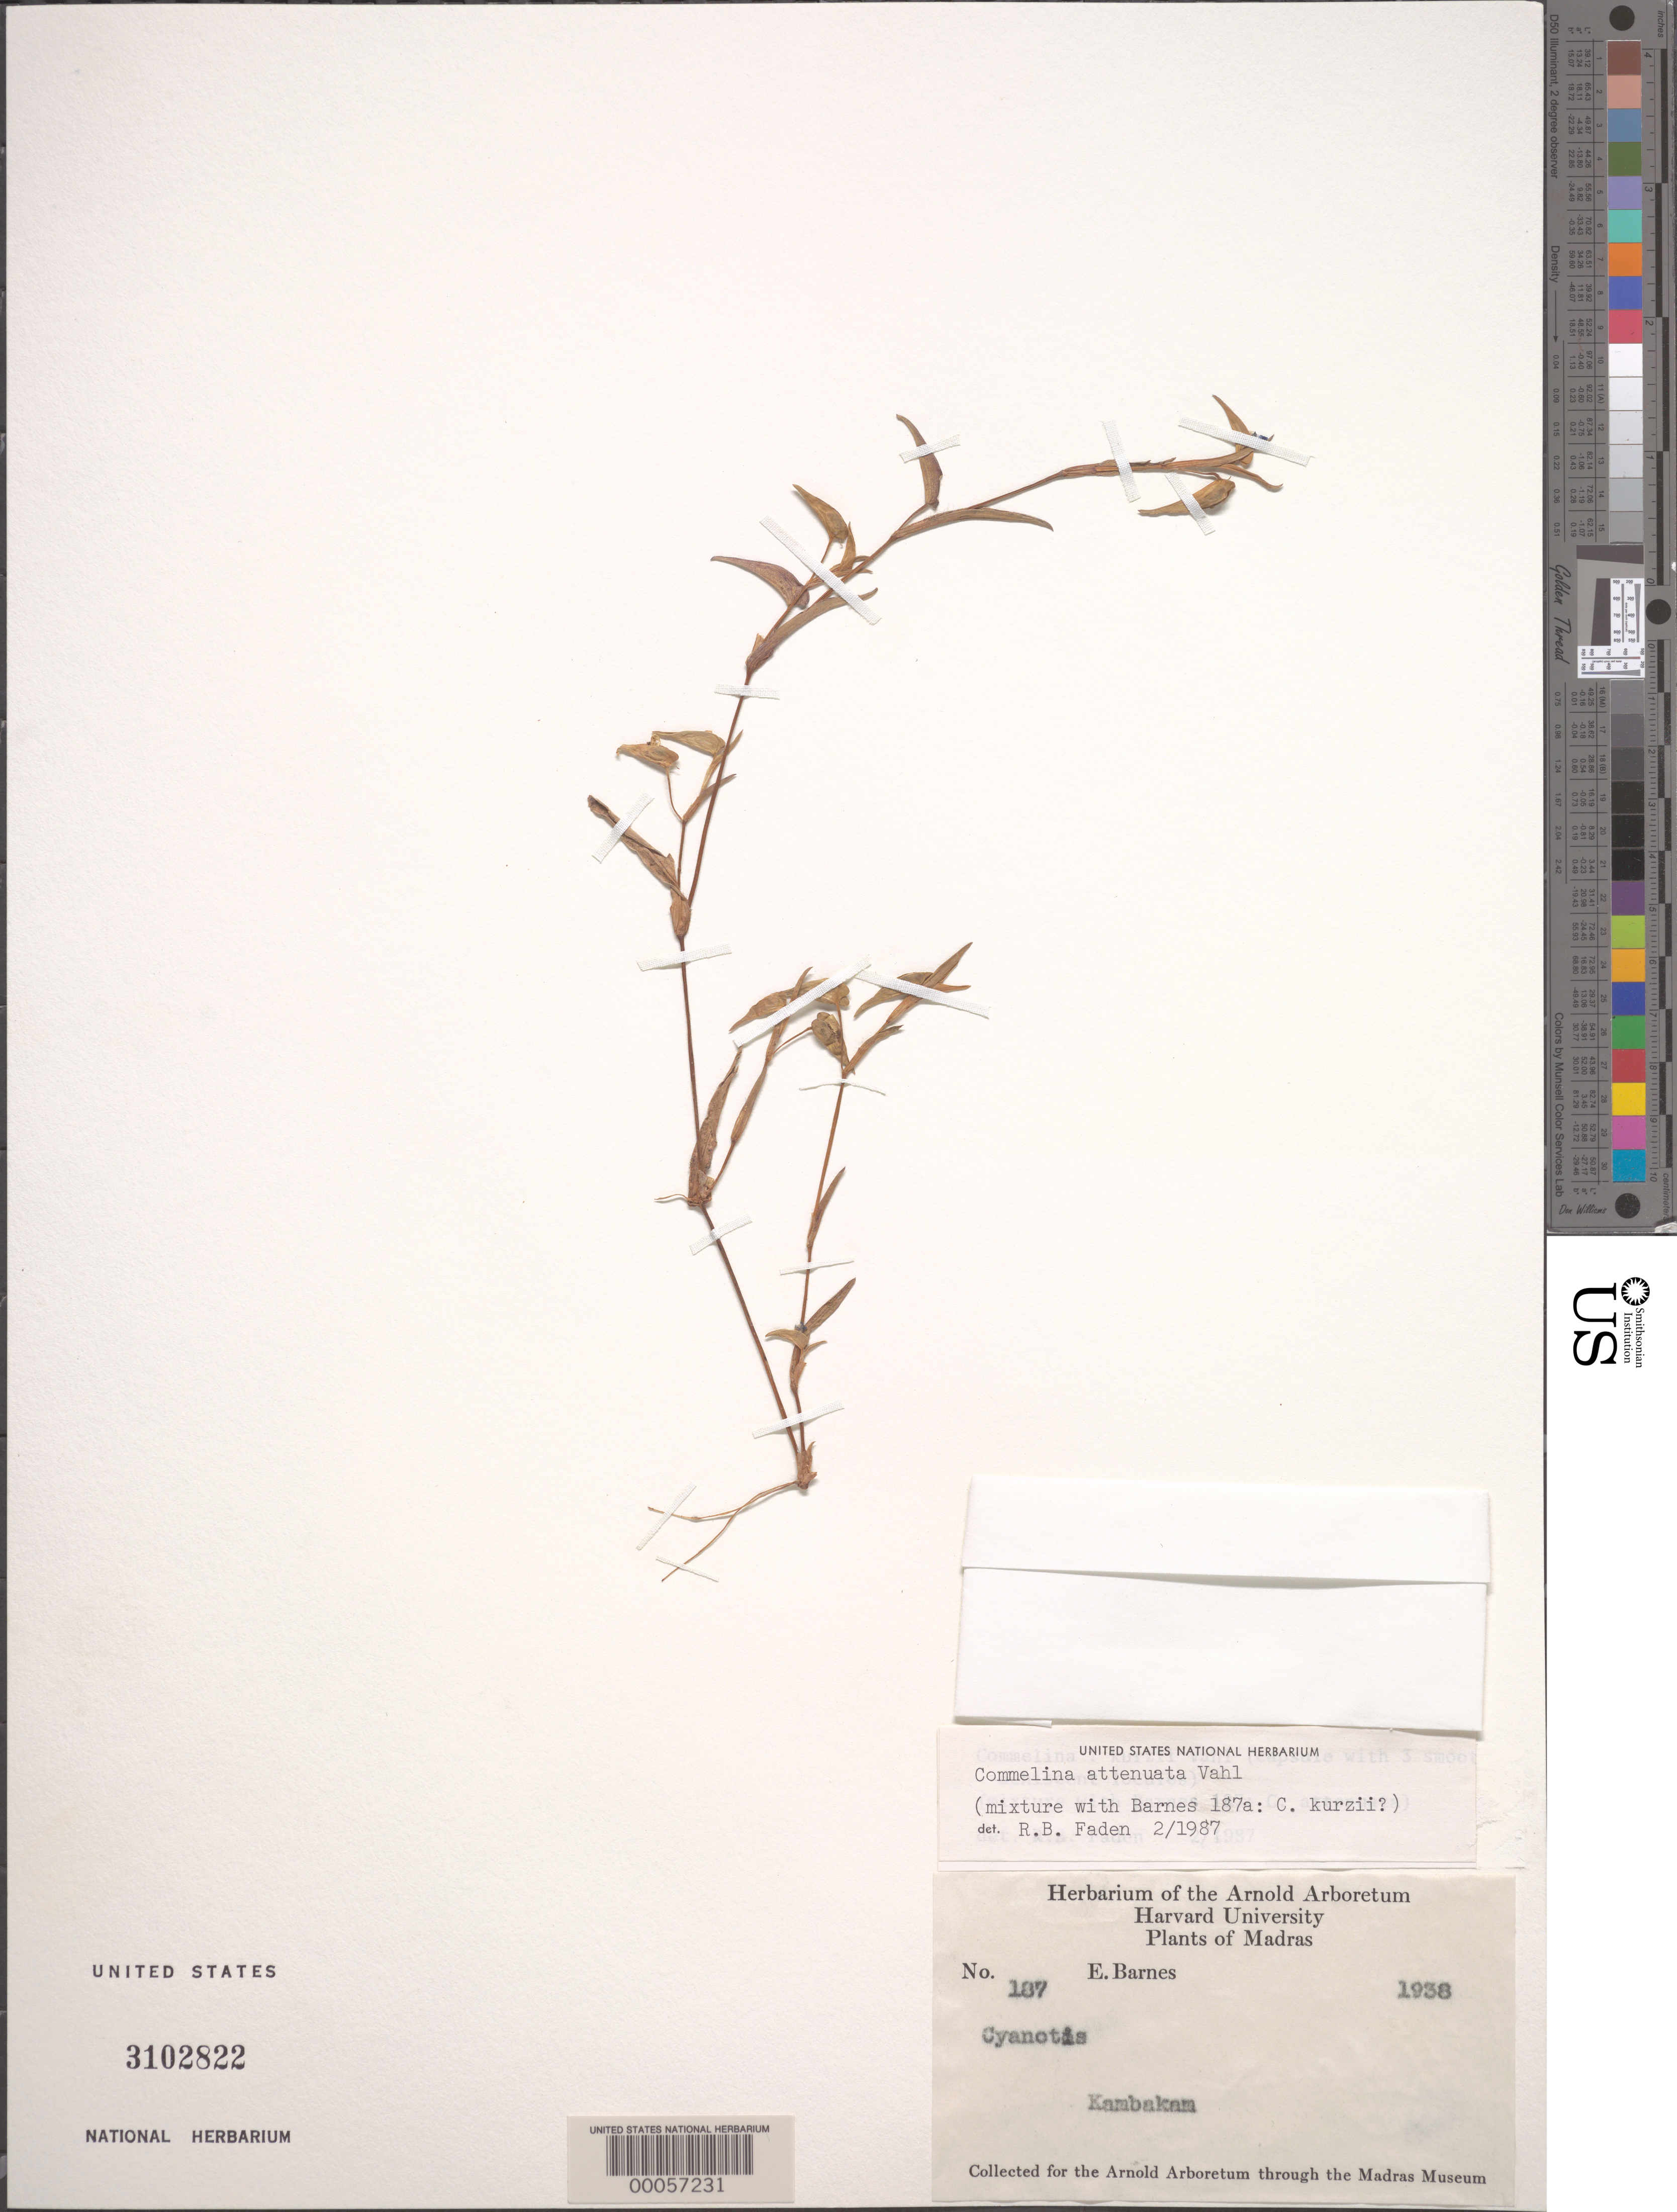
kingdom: Plantae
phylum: Tracheophyta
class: Liliopsida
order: Commelinales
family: Commelinaceae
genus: Commelina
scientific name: Commelina attenuata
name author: J. Koenig ex Vahl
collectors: E. Barnes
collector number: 187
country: India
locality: Kambakam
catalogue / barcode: US 3102822